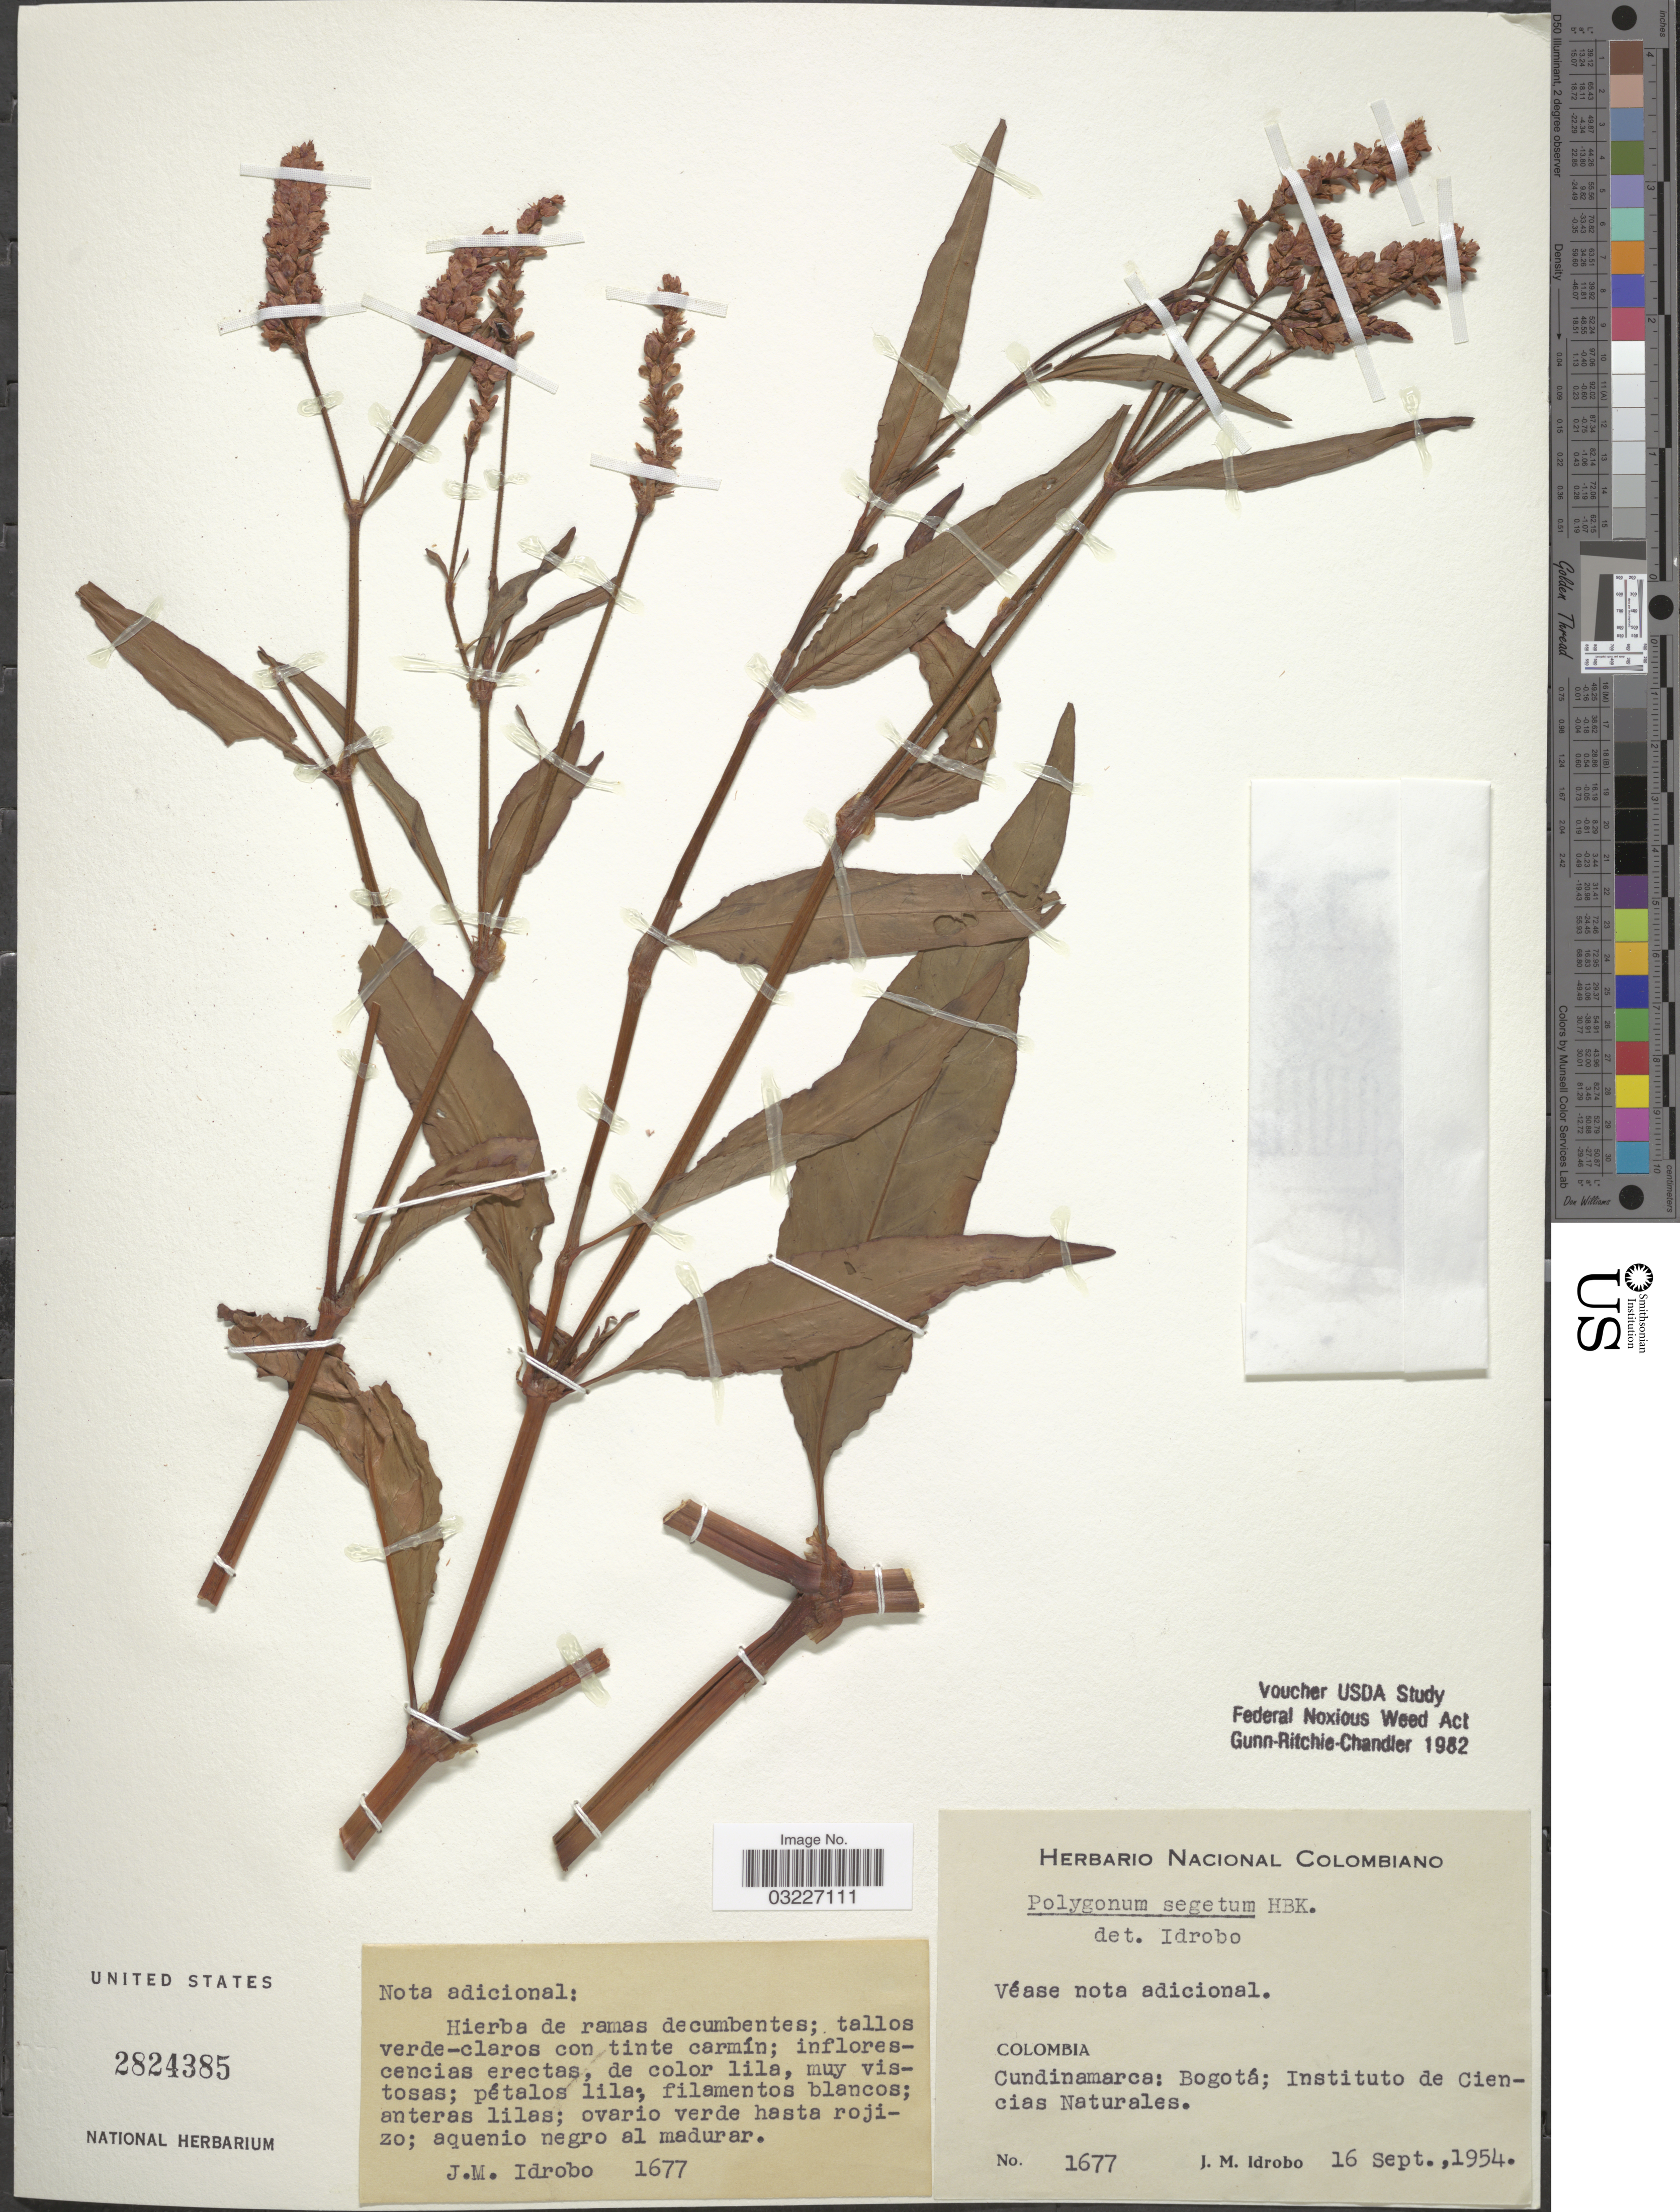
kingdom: Plantae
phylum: Tracheophyta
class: Magnoliopsida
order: Caryophyllales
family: Polygonaceae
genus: Polygonum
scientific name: Polygonum segetum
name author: Kunth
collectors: J. M. Idrobo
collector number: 1677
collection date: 1954-09-16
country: Colombia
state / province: Cundinamarca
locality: Bogotá; Instituto de Ciencias Naturales.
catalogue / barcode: US 2824385